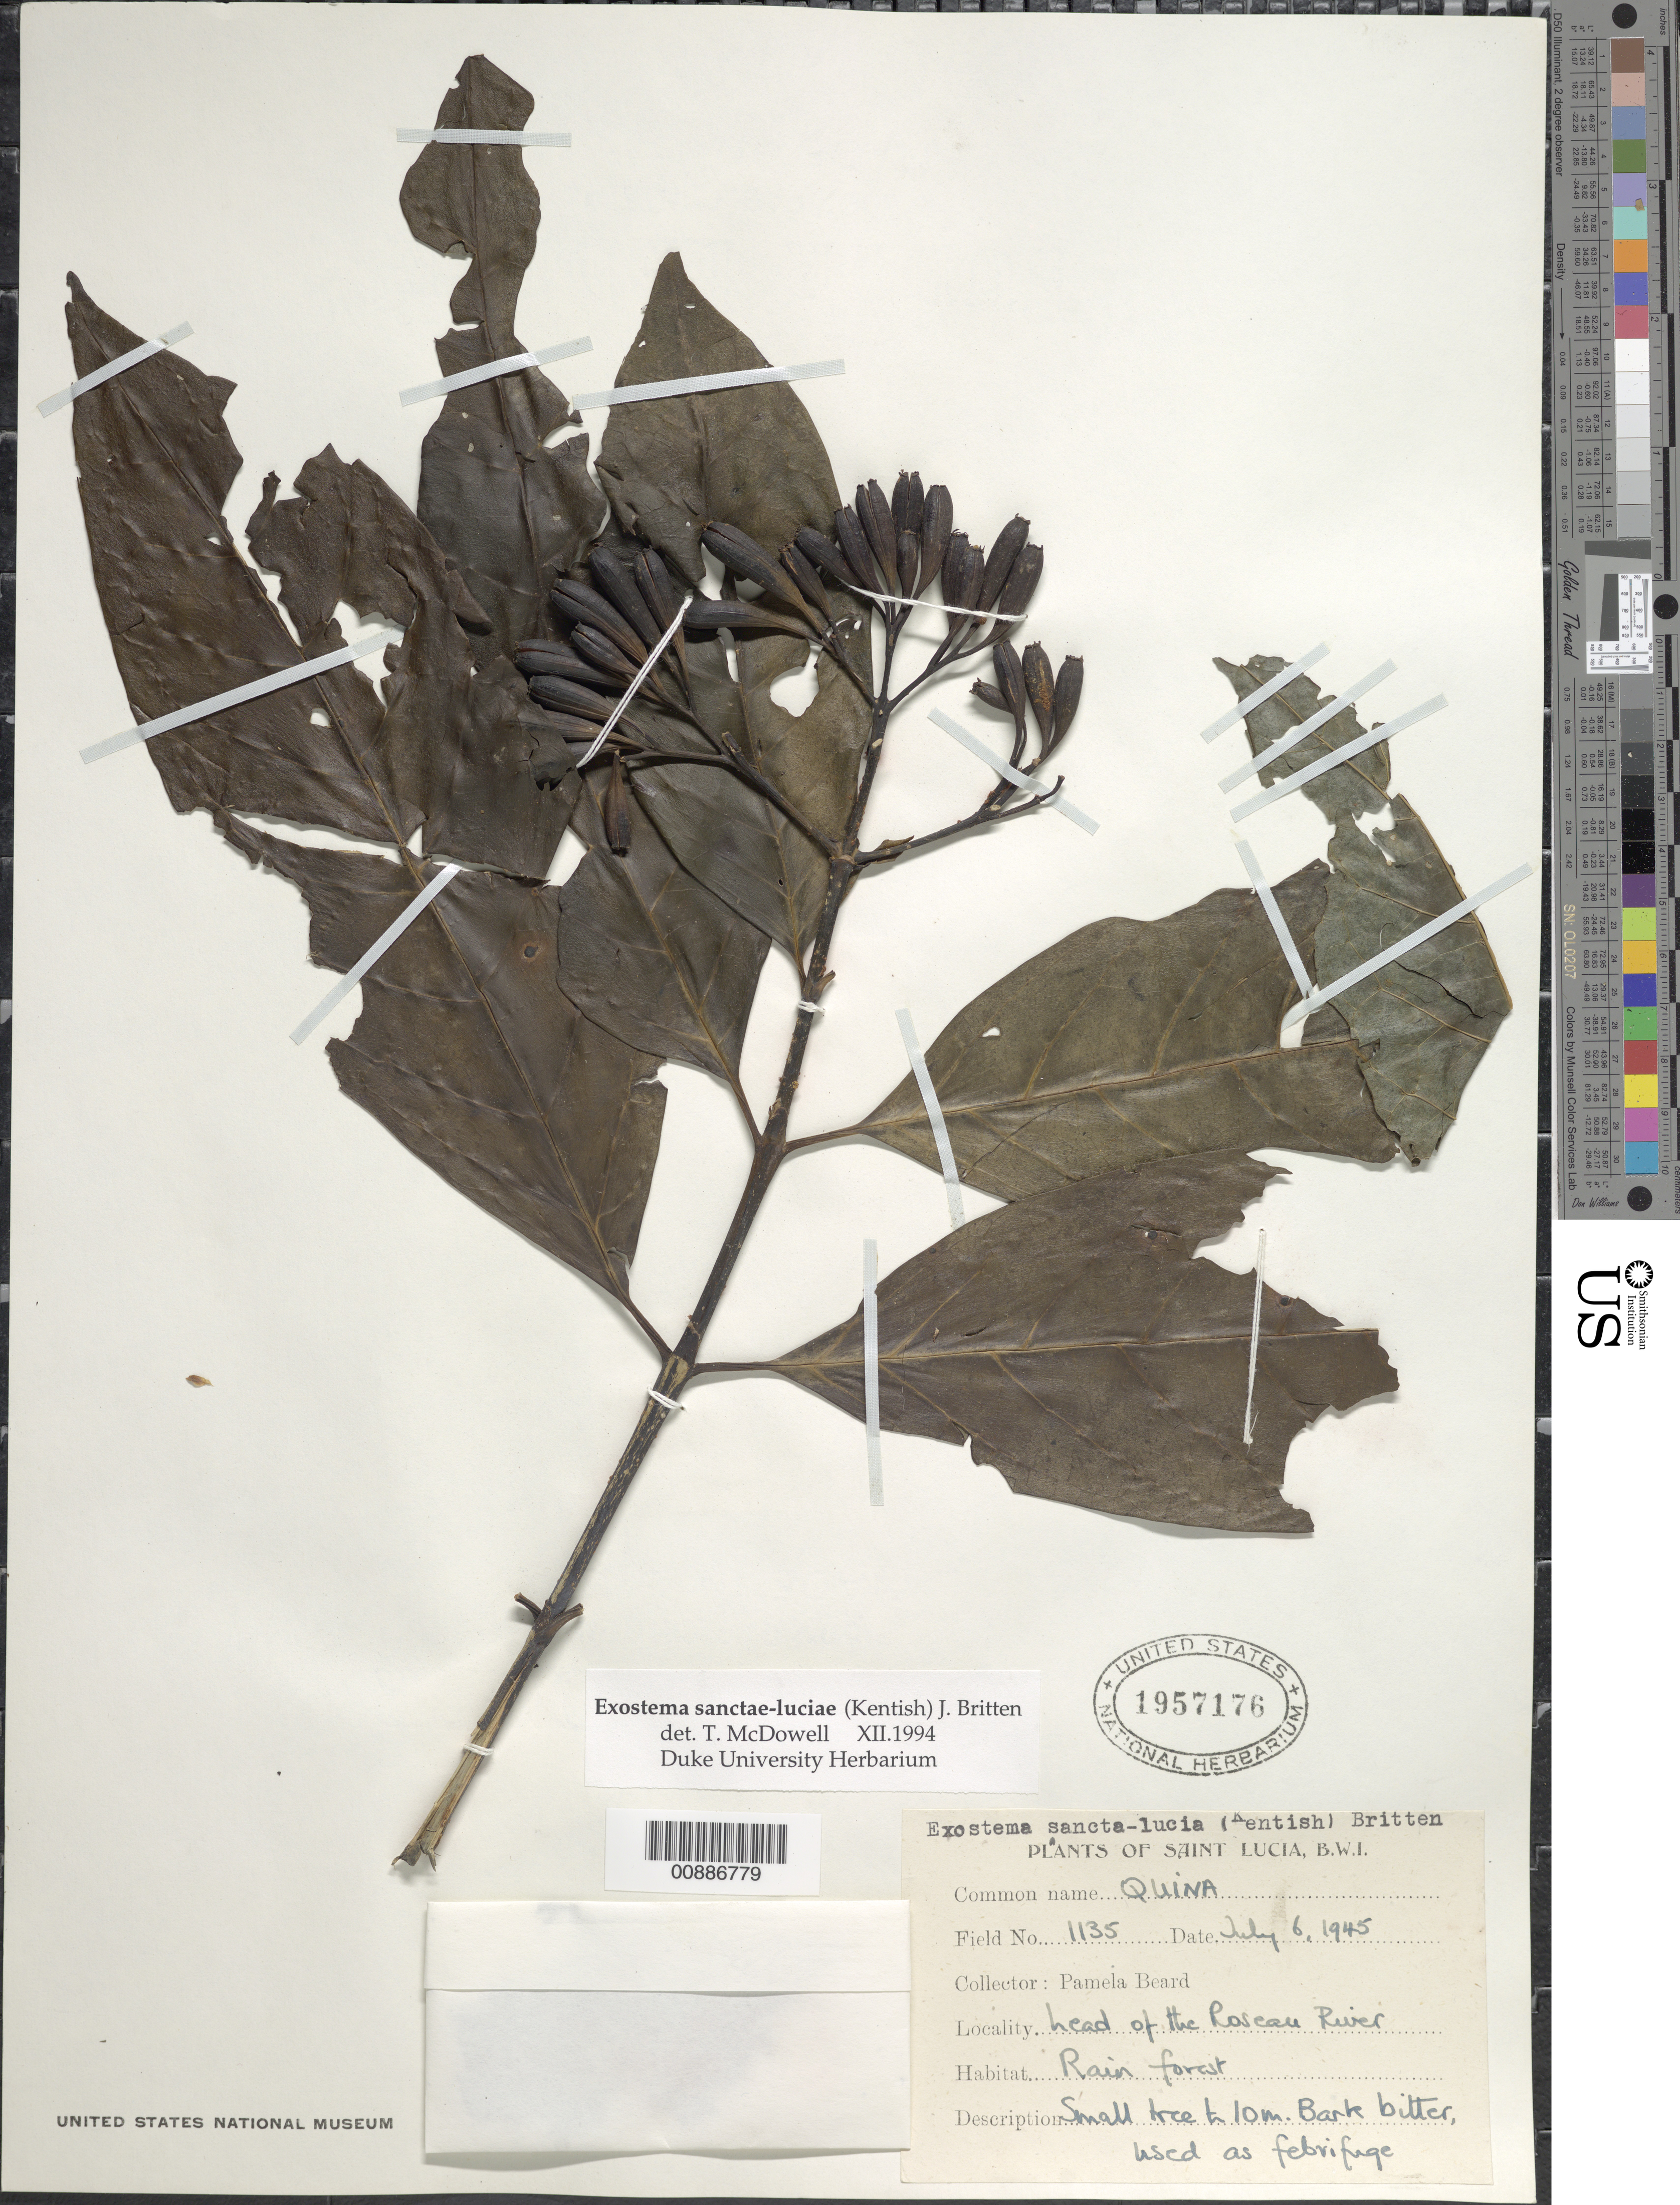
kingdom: Plantae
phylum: Tracheophyta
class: Magnoliopsida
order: Gentianales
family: Rubiaceae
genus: Exostema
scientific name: Exostema sanctae-luciae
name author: (Kentish) Britten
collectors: P. Beard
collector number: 1135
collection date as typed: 06 Jul 1945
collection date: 1945-07-06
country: St. Lucia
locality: Head of the Roseau River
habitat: Rainforest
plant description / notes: Common name: Quina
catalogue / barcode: US 1957176